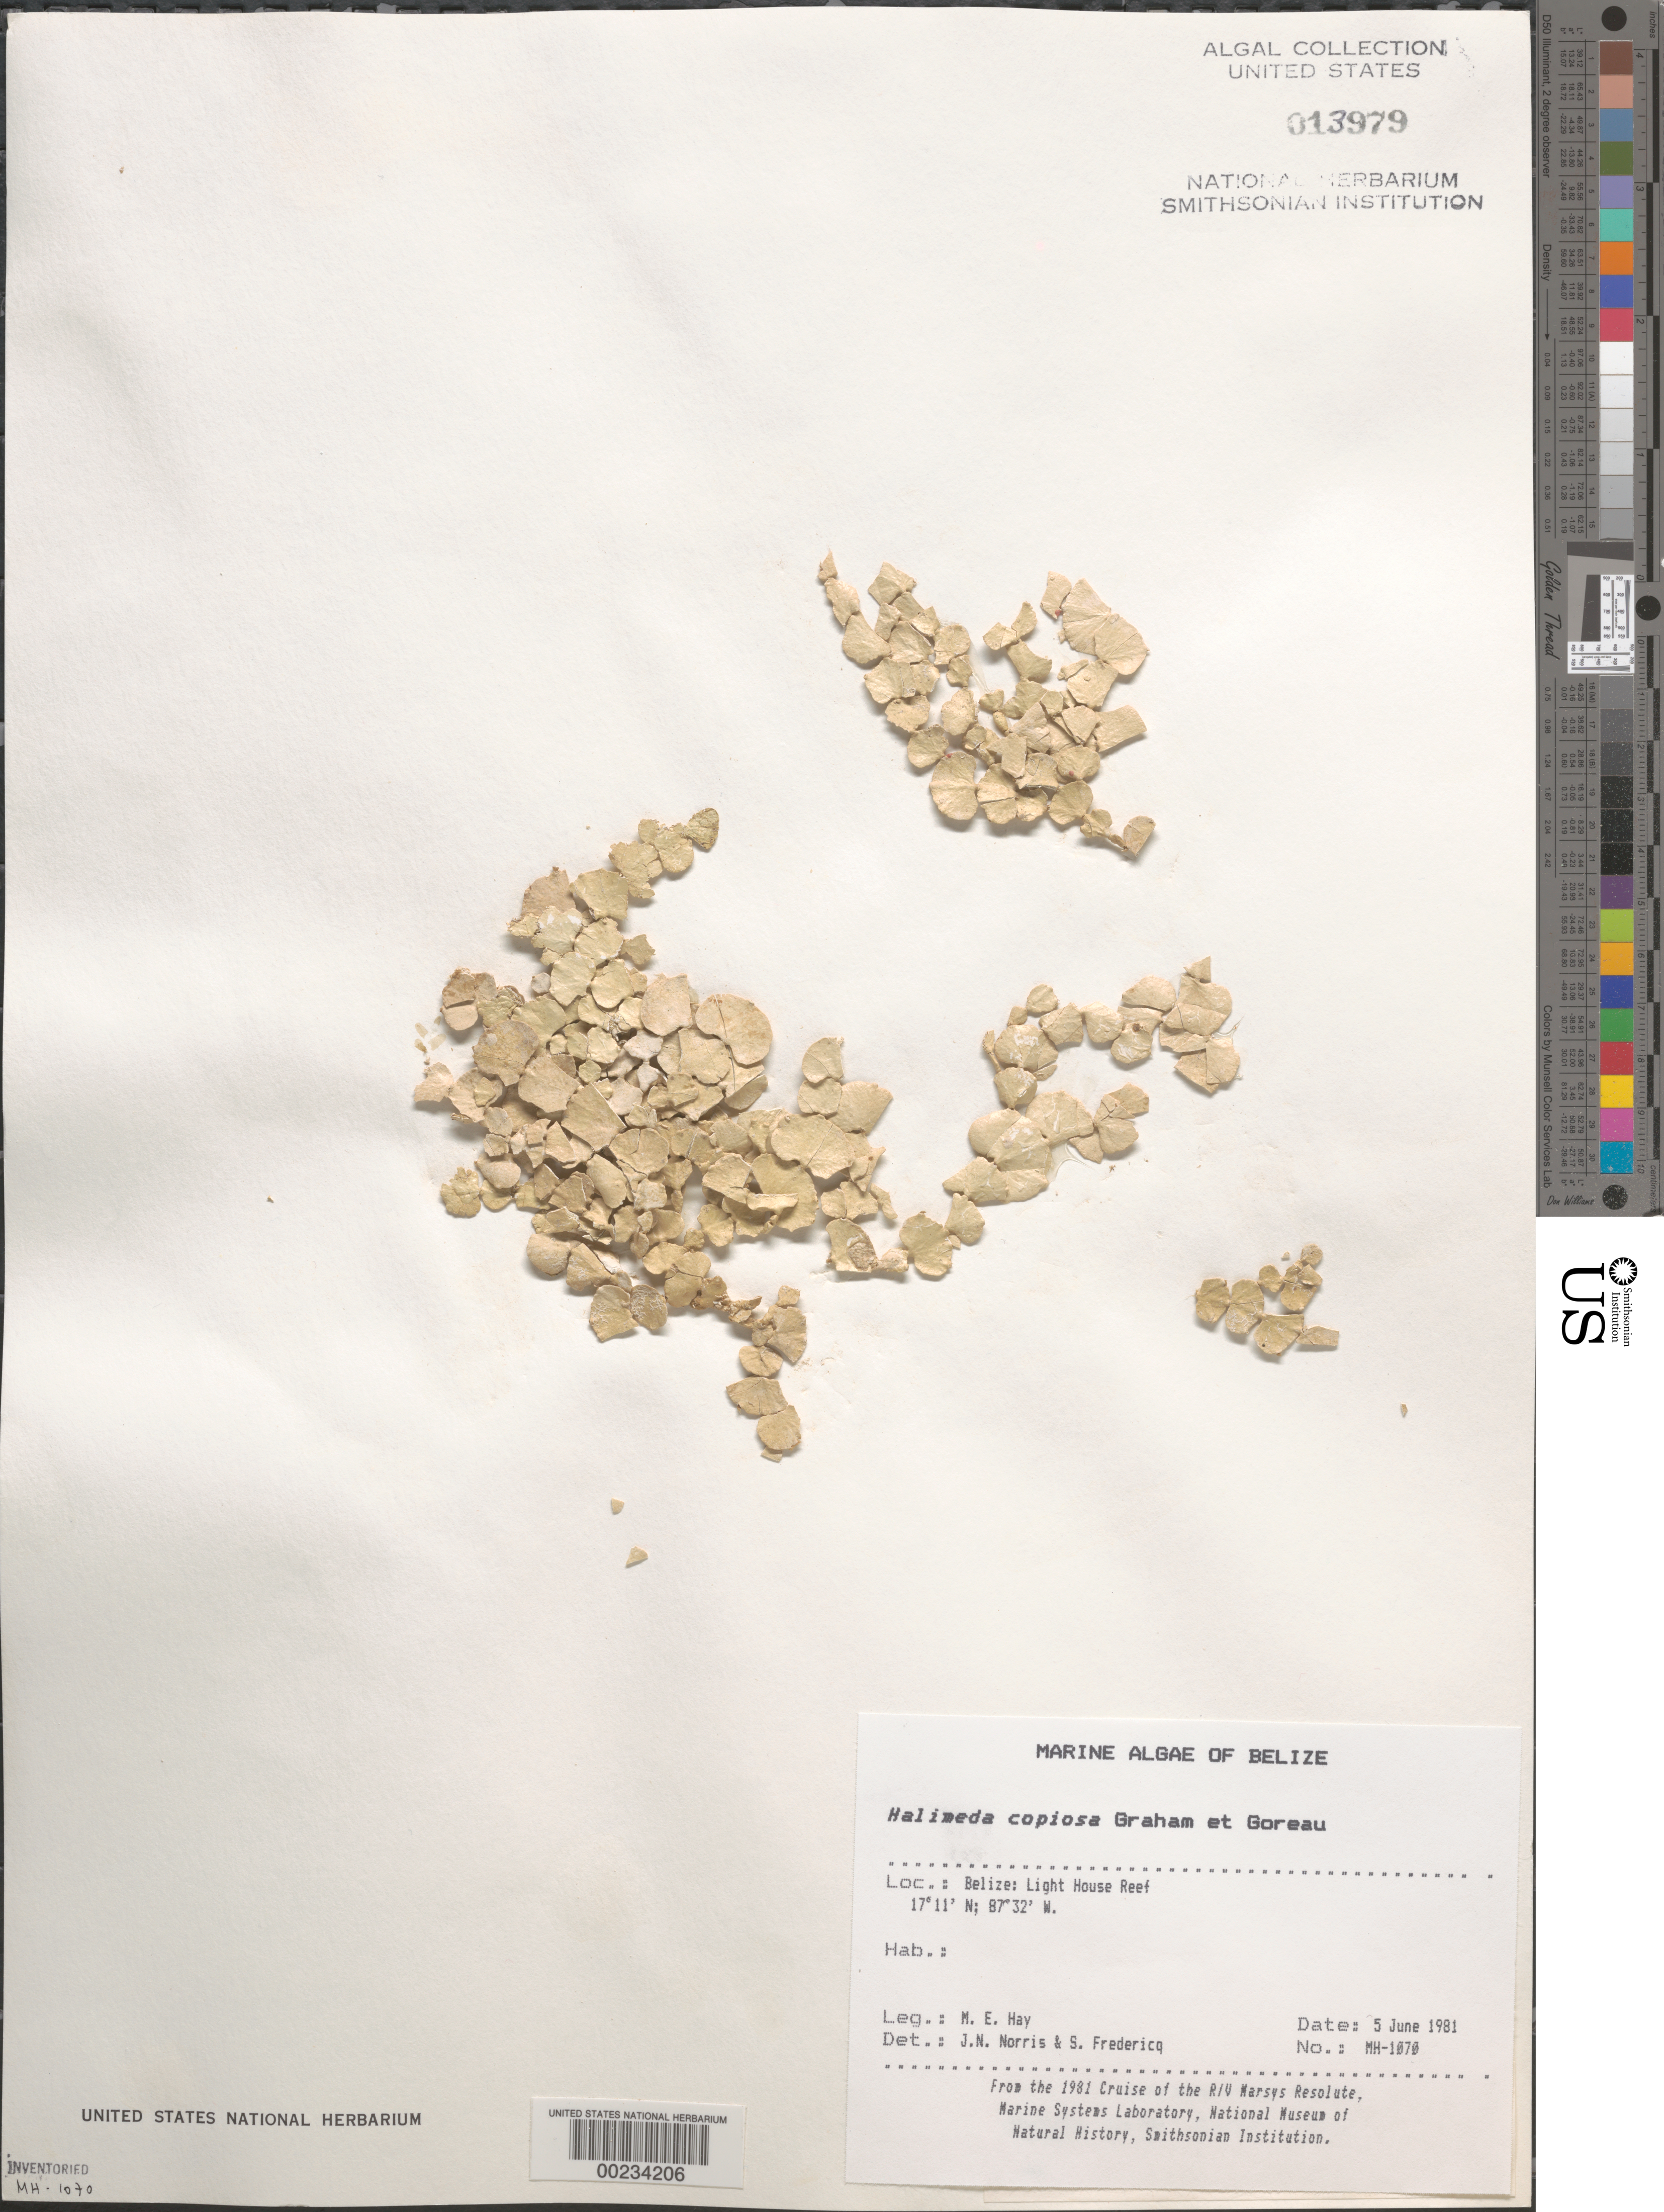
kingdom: Plantae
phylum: Chlorophyta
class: Ulvophyceae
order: Bryopsidales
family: Halimedaceae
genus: Halimeda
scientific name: Halimeda copiosa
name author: Goreau & E.A. Graham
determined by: Norris, J. N.; Fredericq, S.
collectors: M. E. Hay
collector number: MEH-1070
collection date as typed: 05 Jun 1981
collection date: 1981-06-05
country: Belize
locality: Lighthouse reef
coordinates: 17 11'N, 87 32'W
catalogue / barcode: US 13979